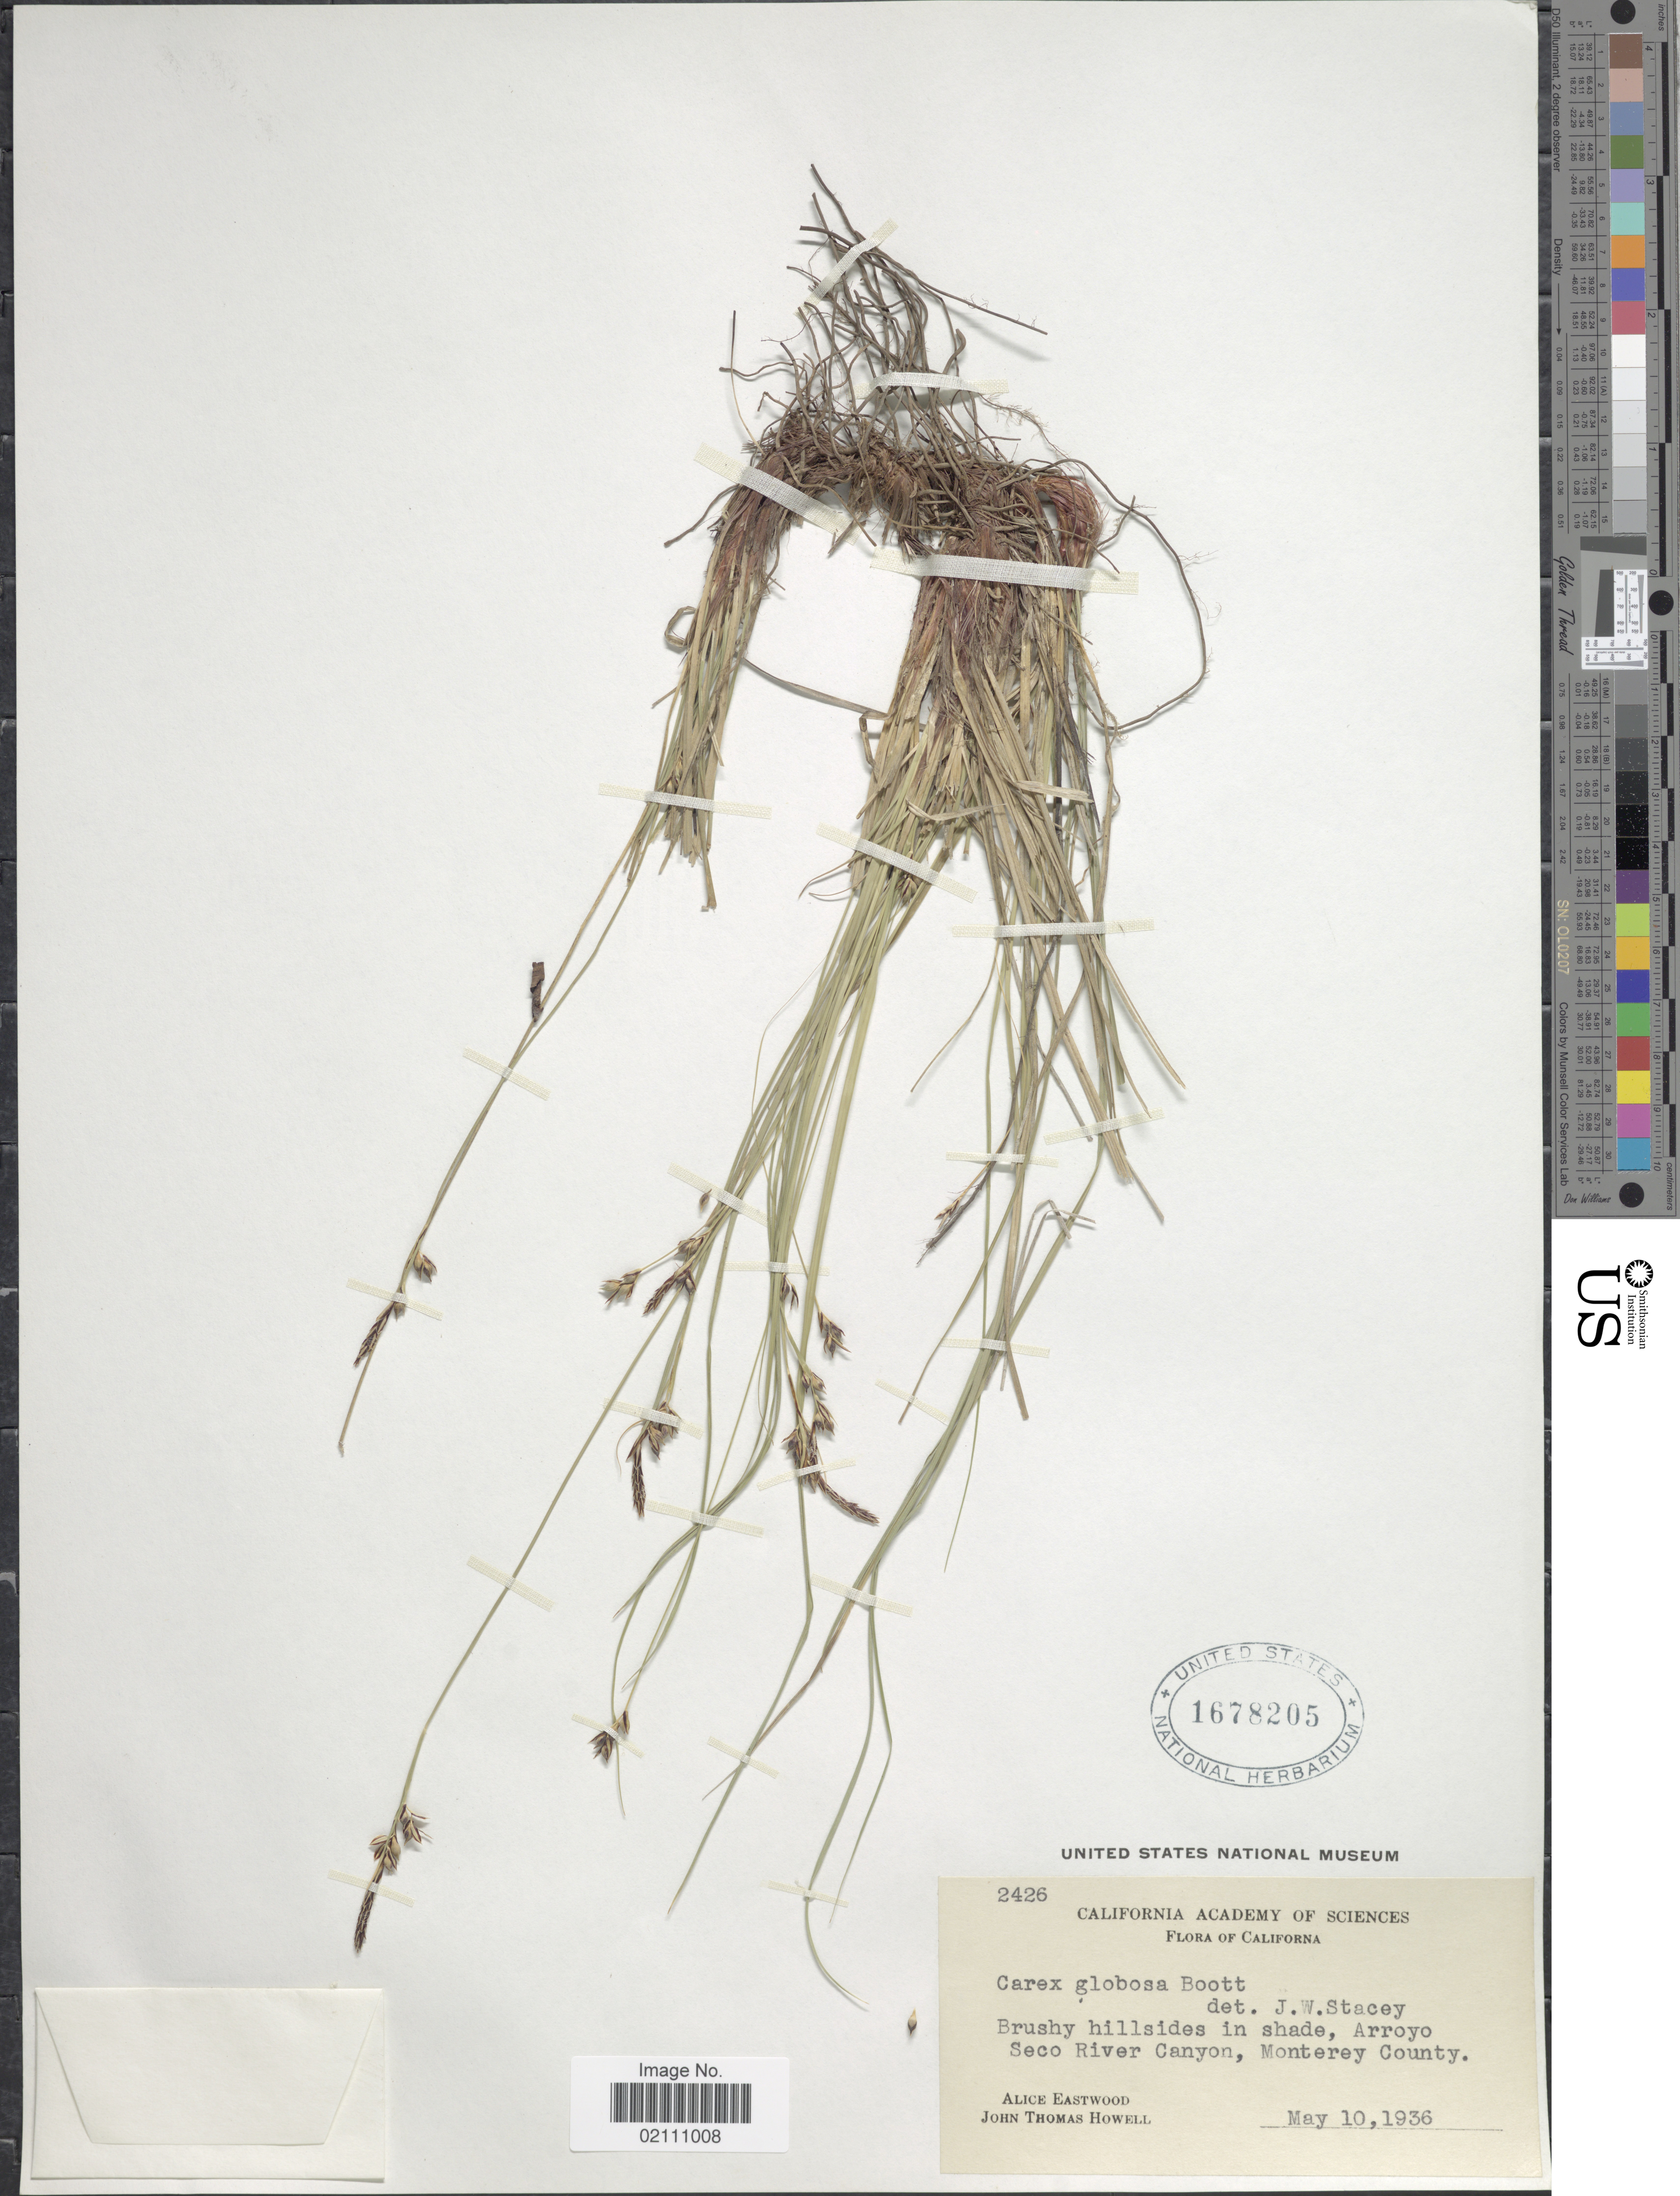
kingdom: Plantae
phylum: Tracheophyta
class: Liliopsida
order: Poales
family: Cyperaceae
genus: Carex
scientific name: Carex globosa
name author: Boott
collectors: A. Eastwood & J. T. Howell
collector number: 2426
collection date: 1936-05-10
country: United States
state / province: California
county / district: Monterey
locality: Brushy hillsides in shade, Arroyo Seco River Canyon, Monterey County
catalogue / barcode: US 1678205